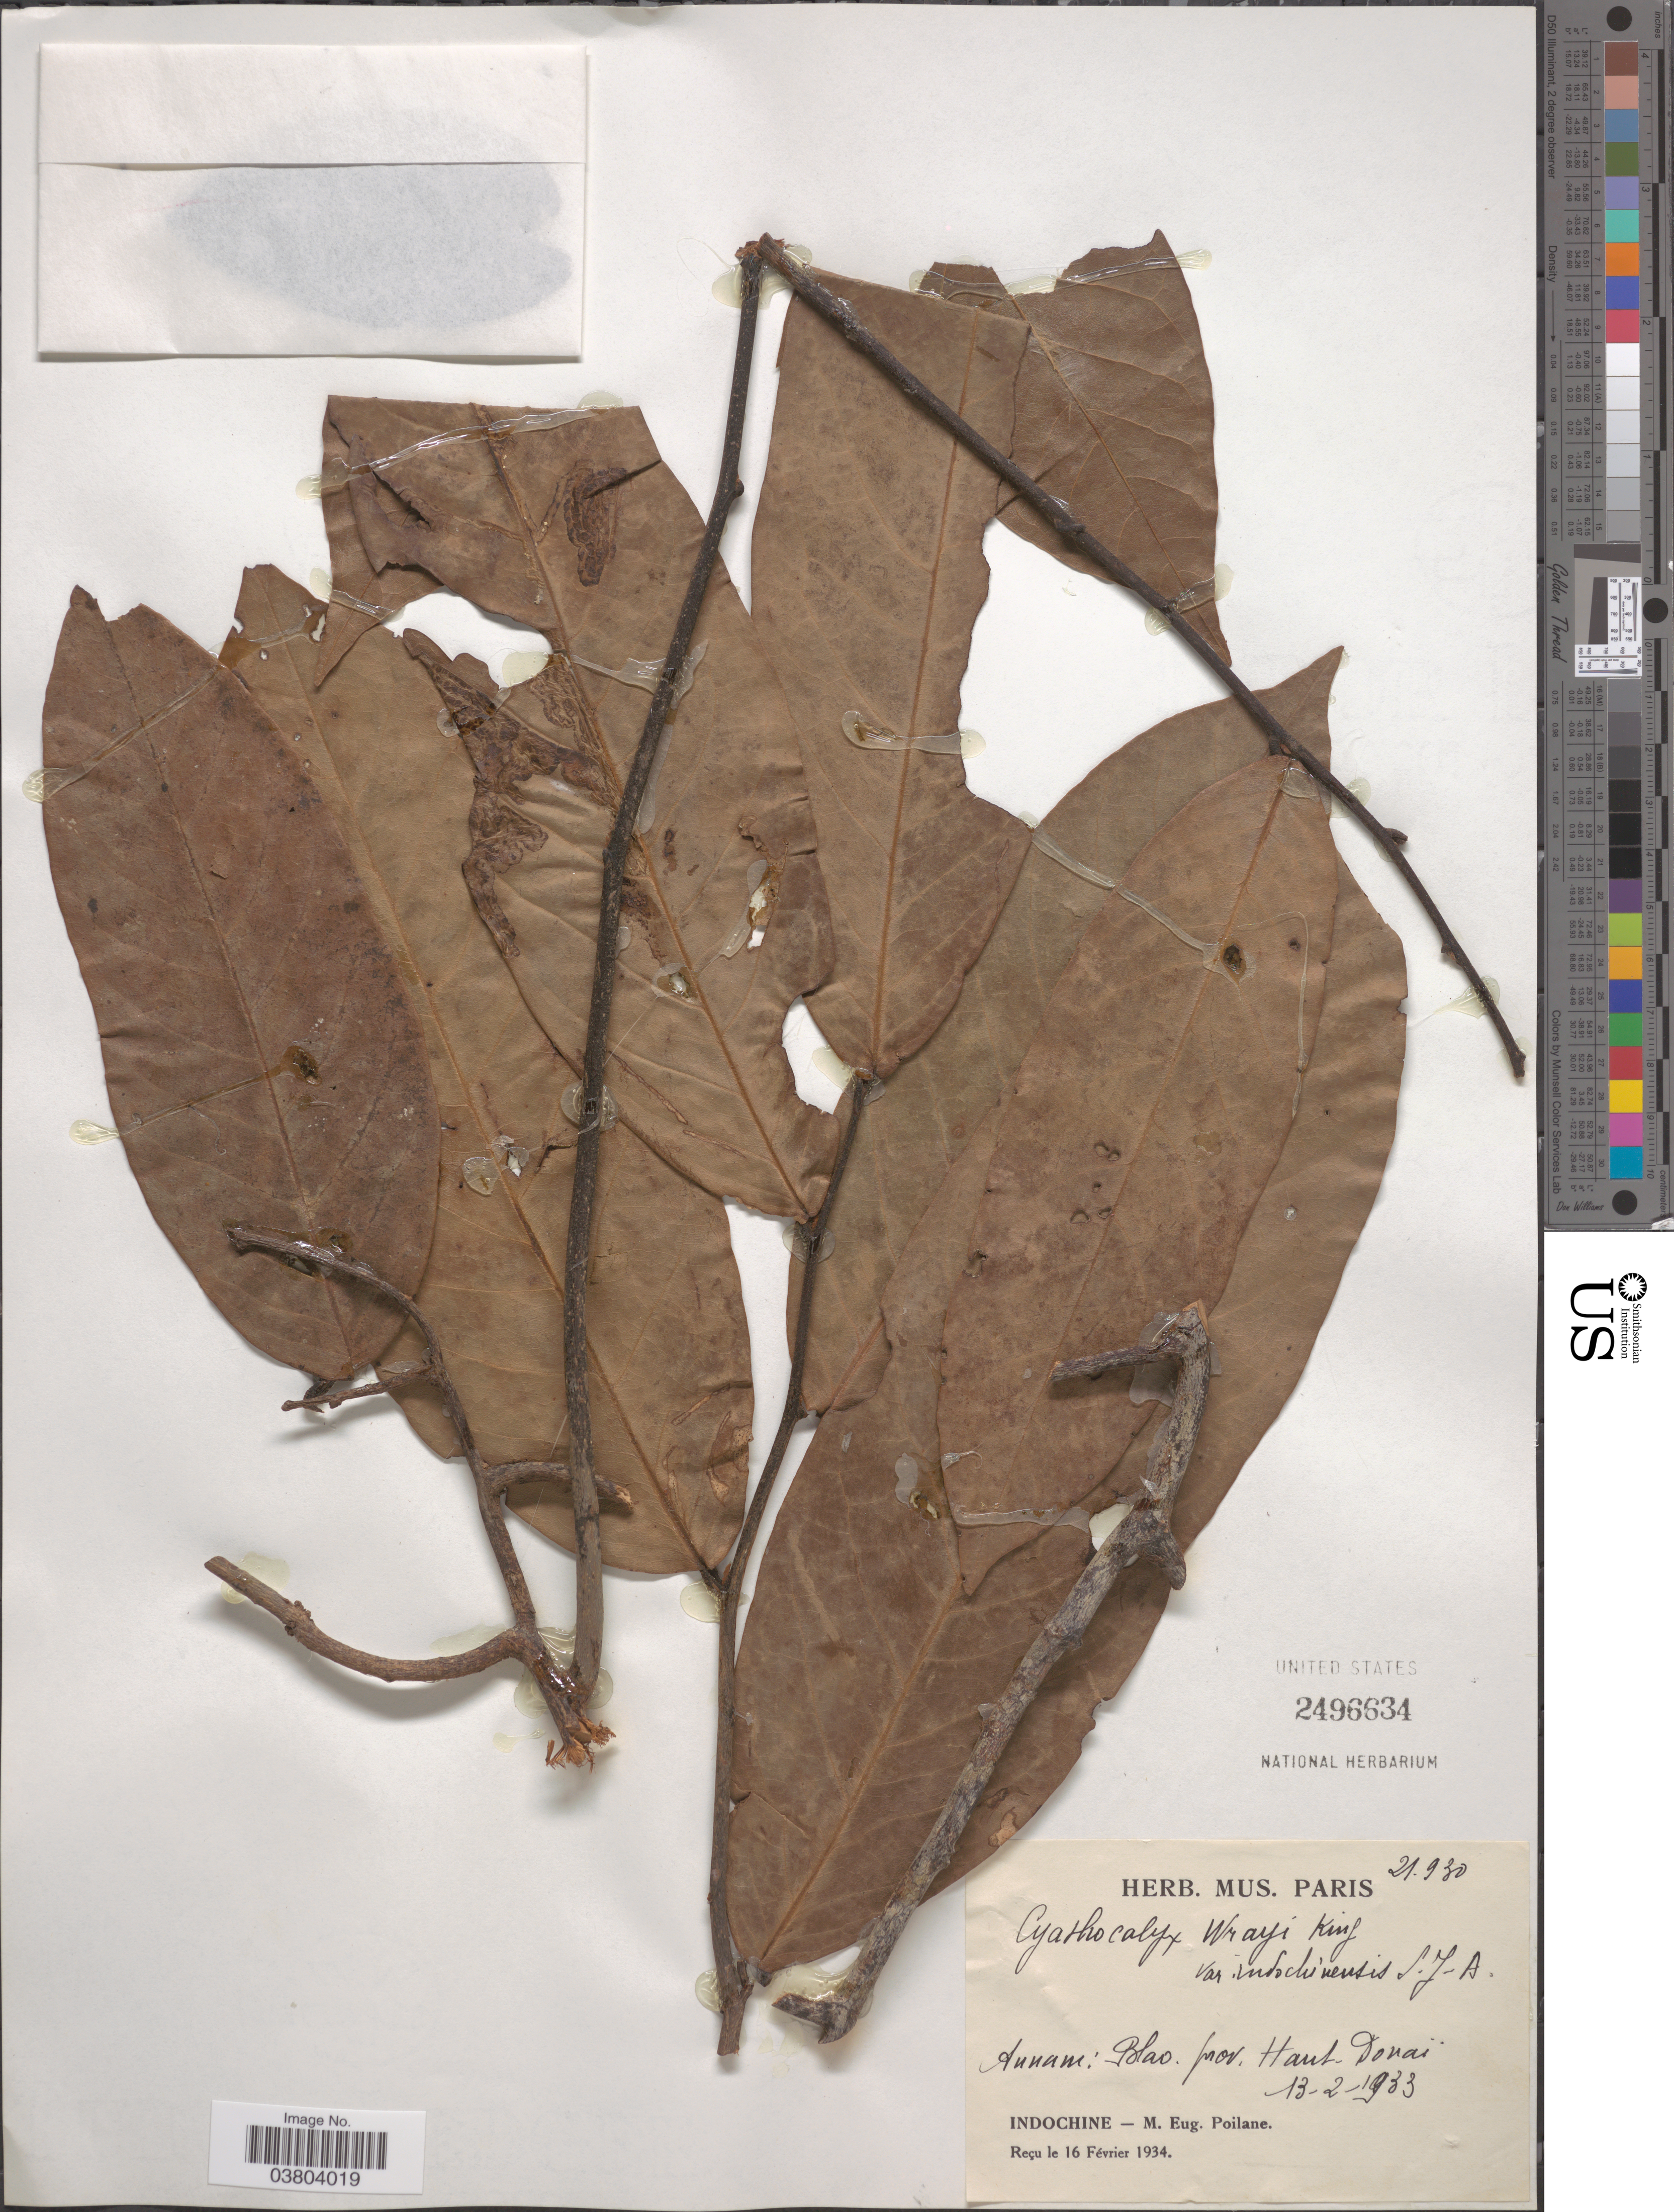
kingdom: Plantae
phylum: Tracheophyta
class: Magnoliopsida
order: Magnoliales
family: Annonaceae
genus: Uvaria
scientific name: Uvaria wrayi var. indochinensis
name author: (Jovet-Ast) Meade & J.Parn.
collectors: M. Poilane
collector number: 4930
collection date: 1933-02-13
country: Vietnam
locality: Annam: Blao. Prov. Haut-Donaï. Indochine.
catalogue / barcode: US 2496634